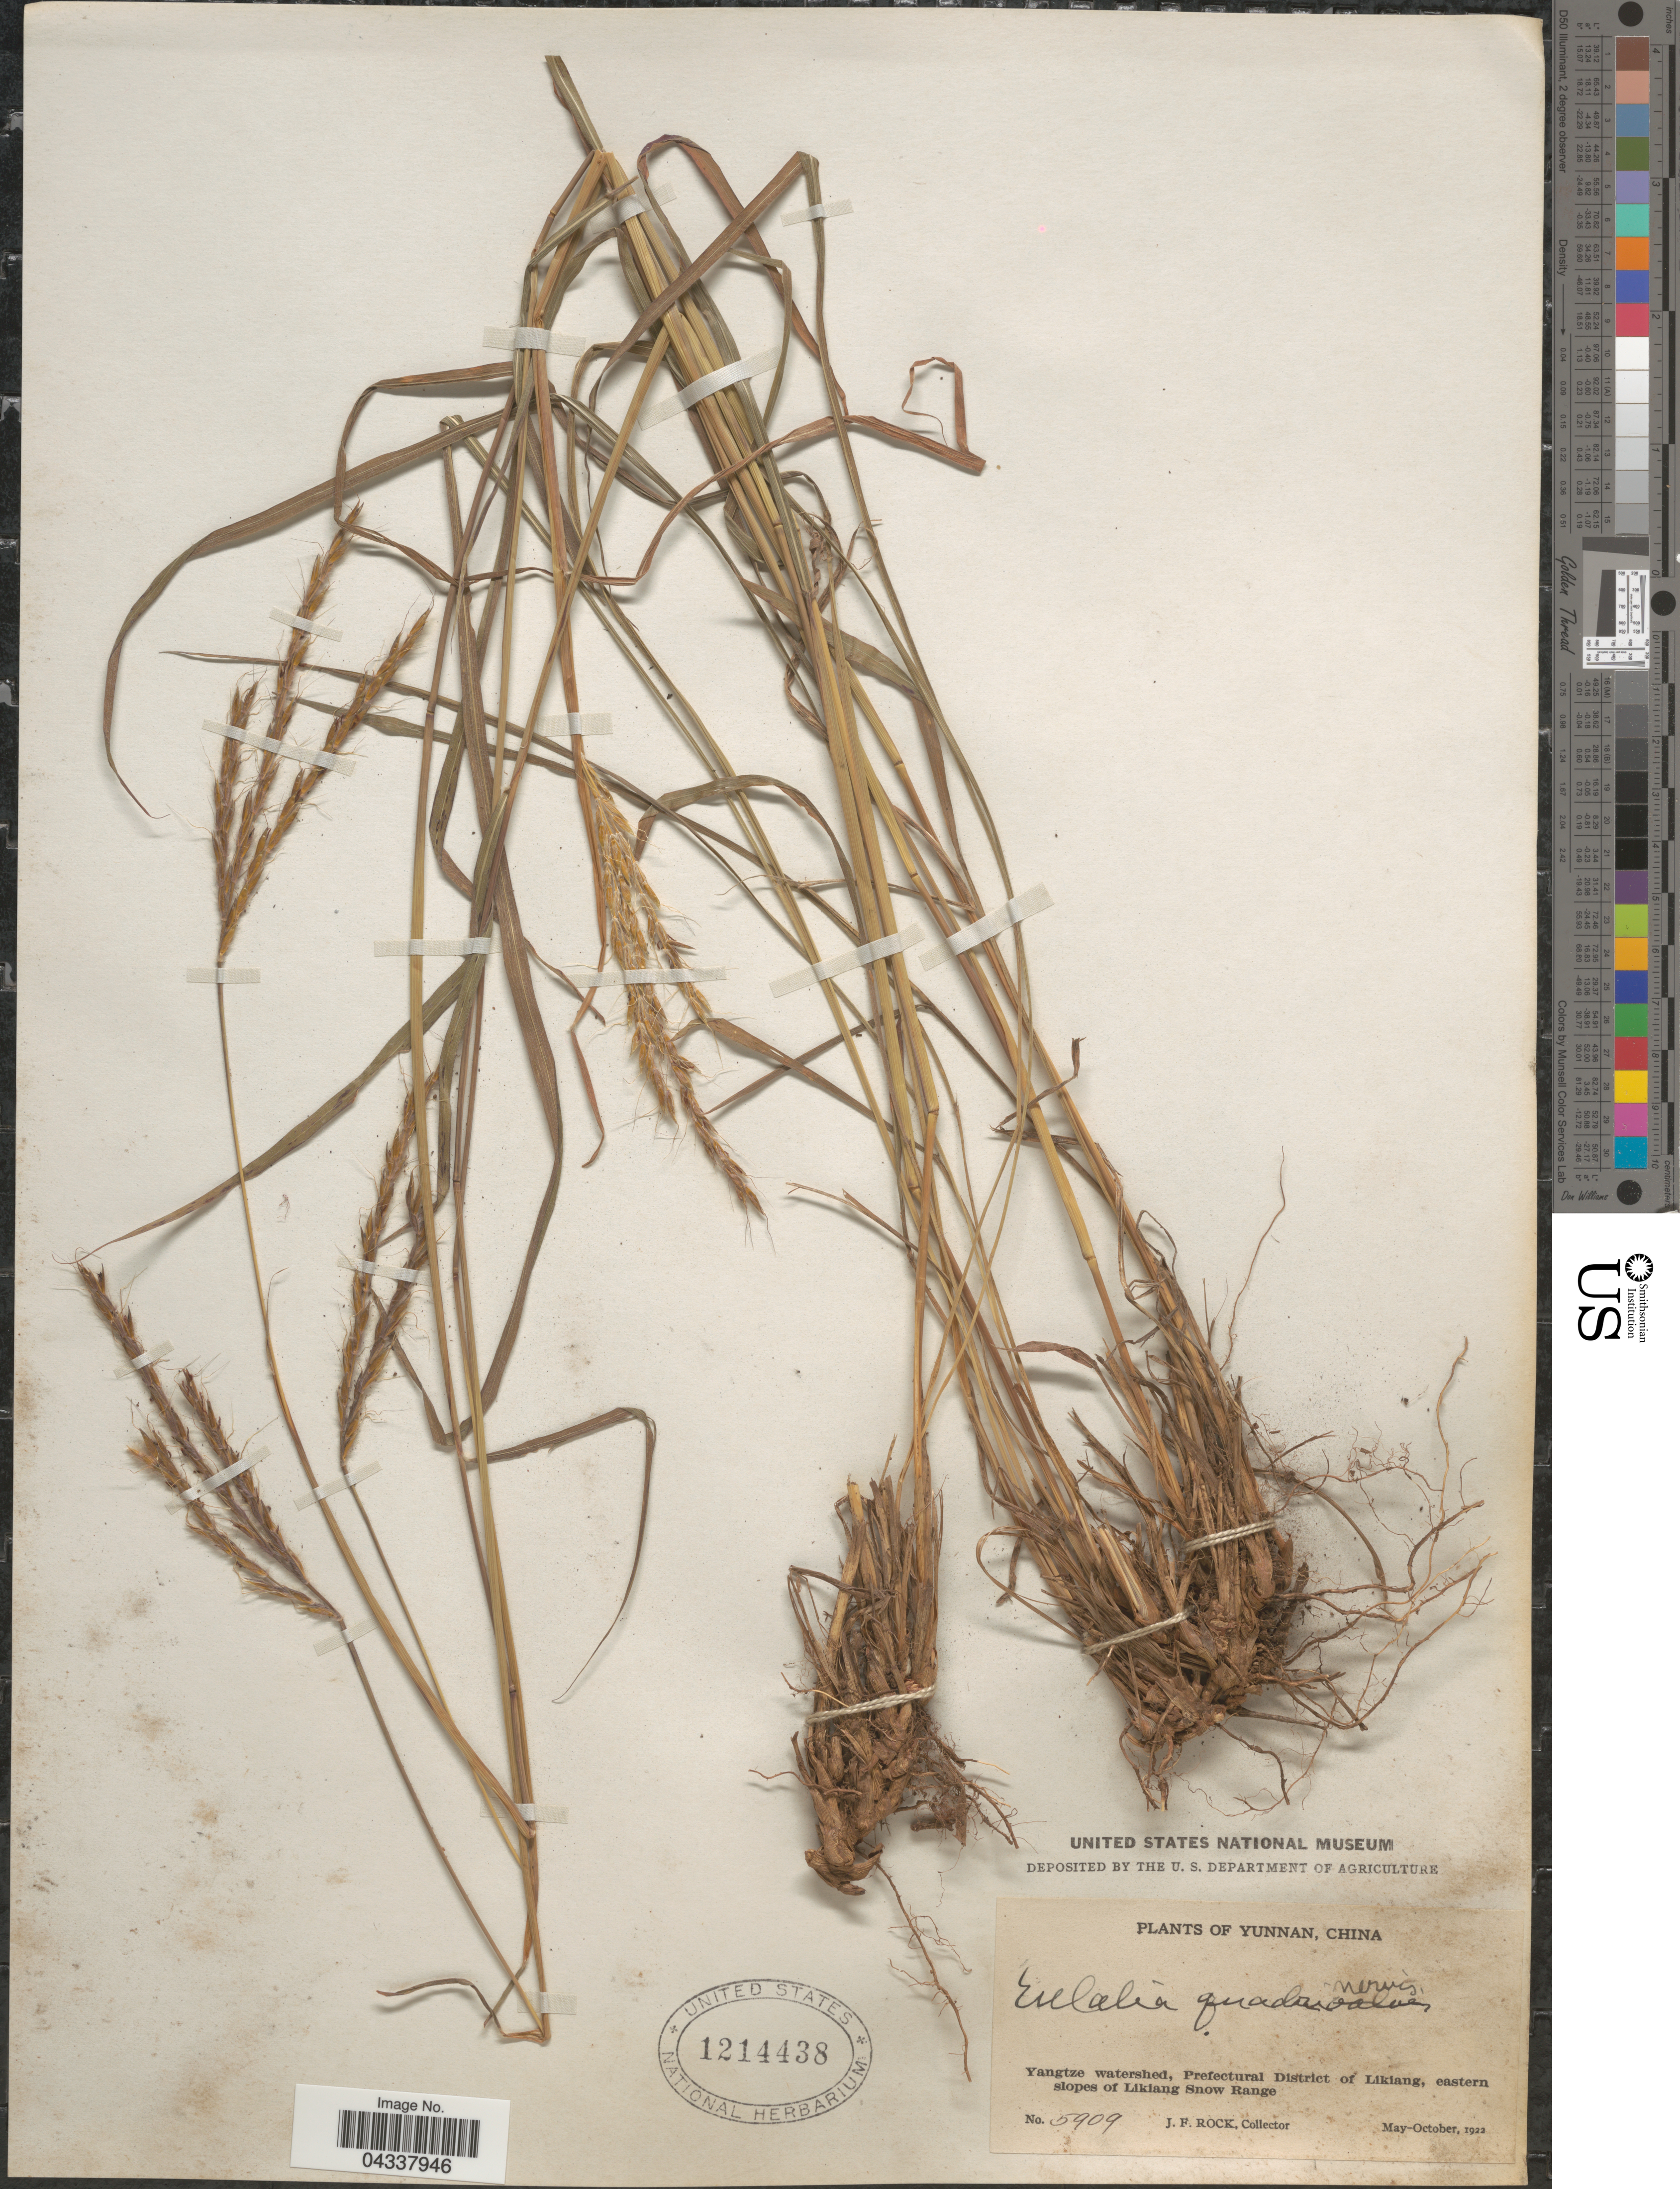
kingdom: Plantae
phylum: Tracheophyta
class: Liliopsida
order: Poales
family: Poaceae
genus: Pseudopogonatherum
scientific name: Pseudopogonatherum quadrinerve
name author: (Hack.) Ohwi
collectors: J. Rock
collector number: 5909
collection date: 1922-05/1922-10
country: China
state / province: Yunnan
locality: Yangtze watershed, Prefectural District of Likiang, eastern slopes of Likiang Snow Range.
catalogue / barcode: US 1214438